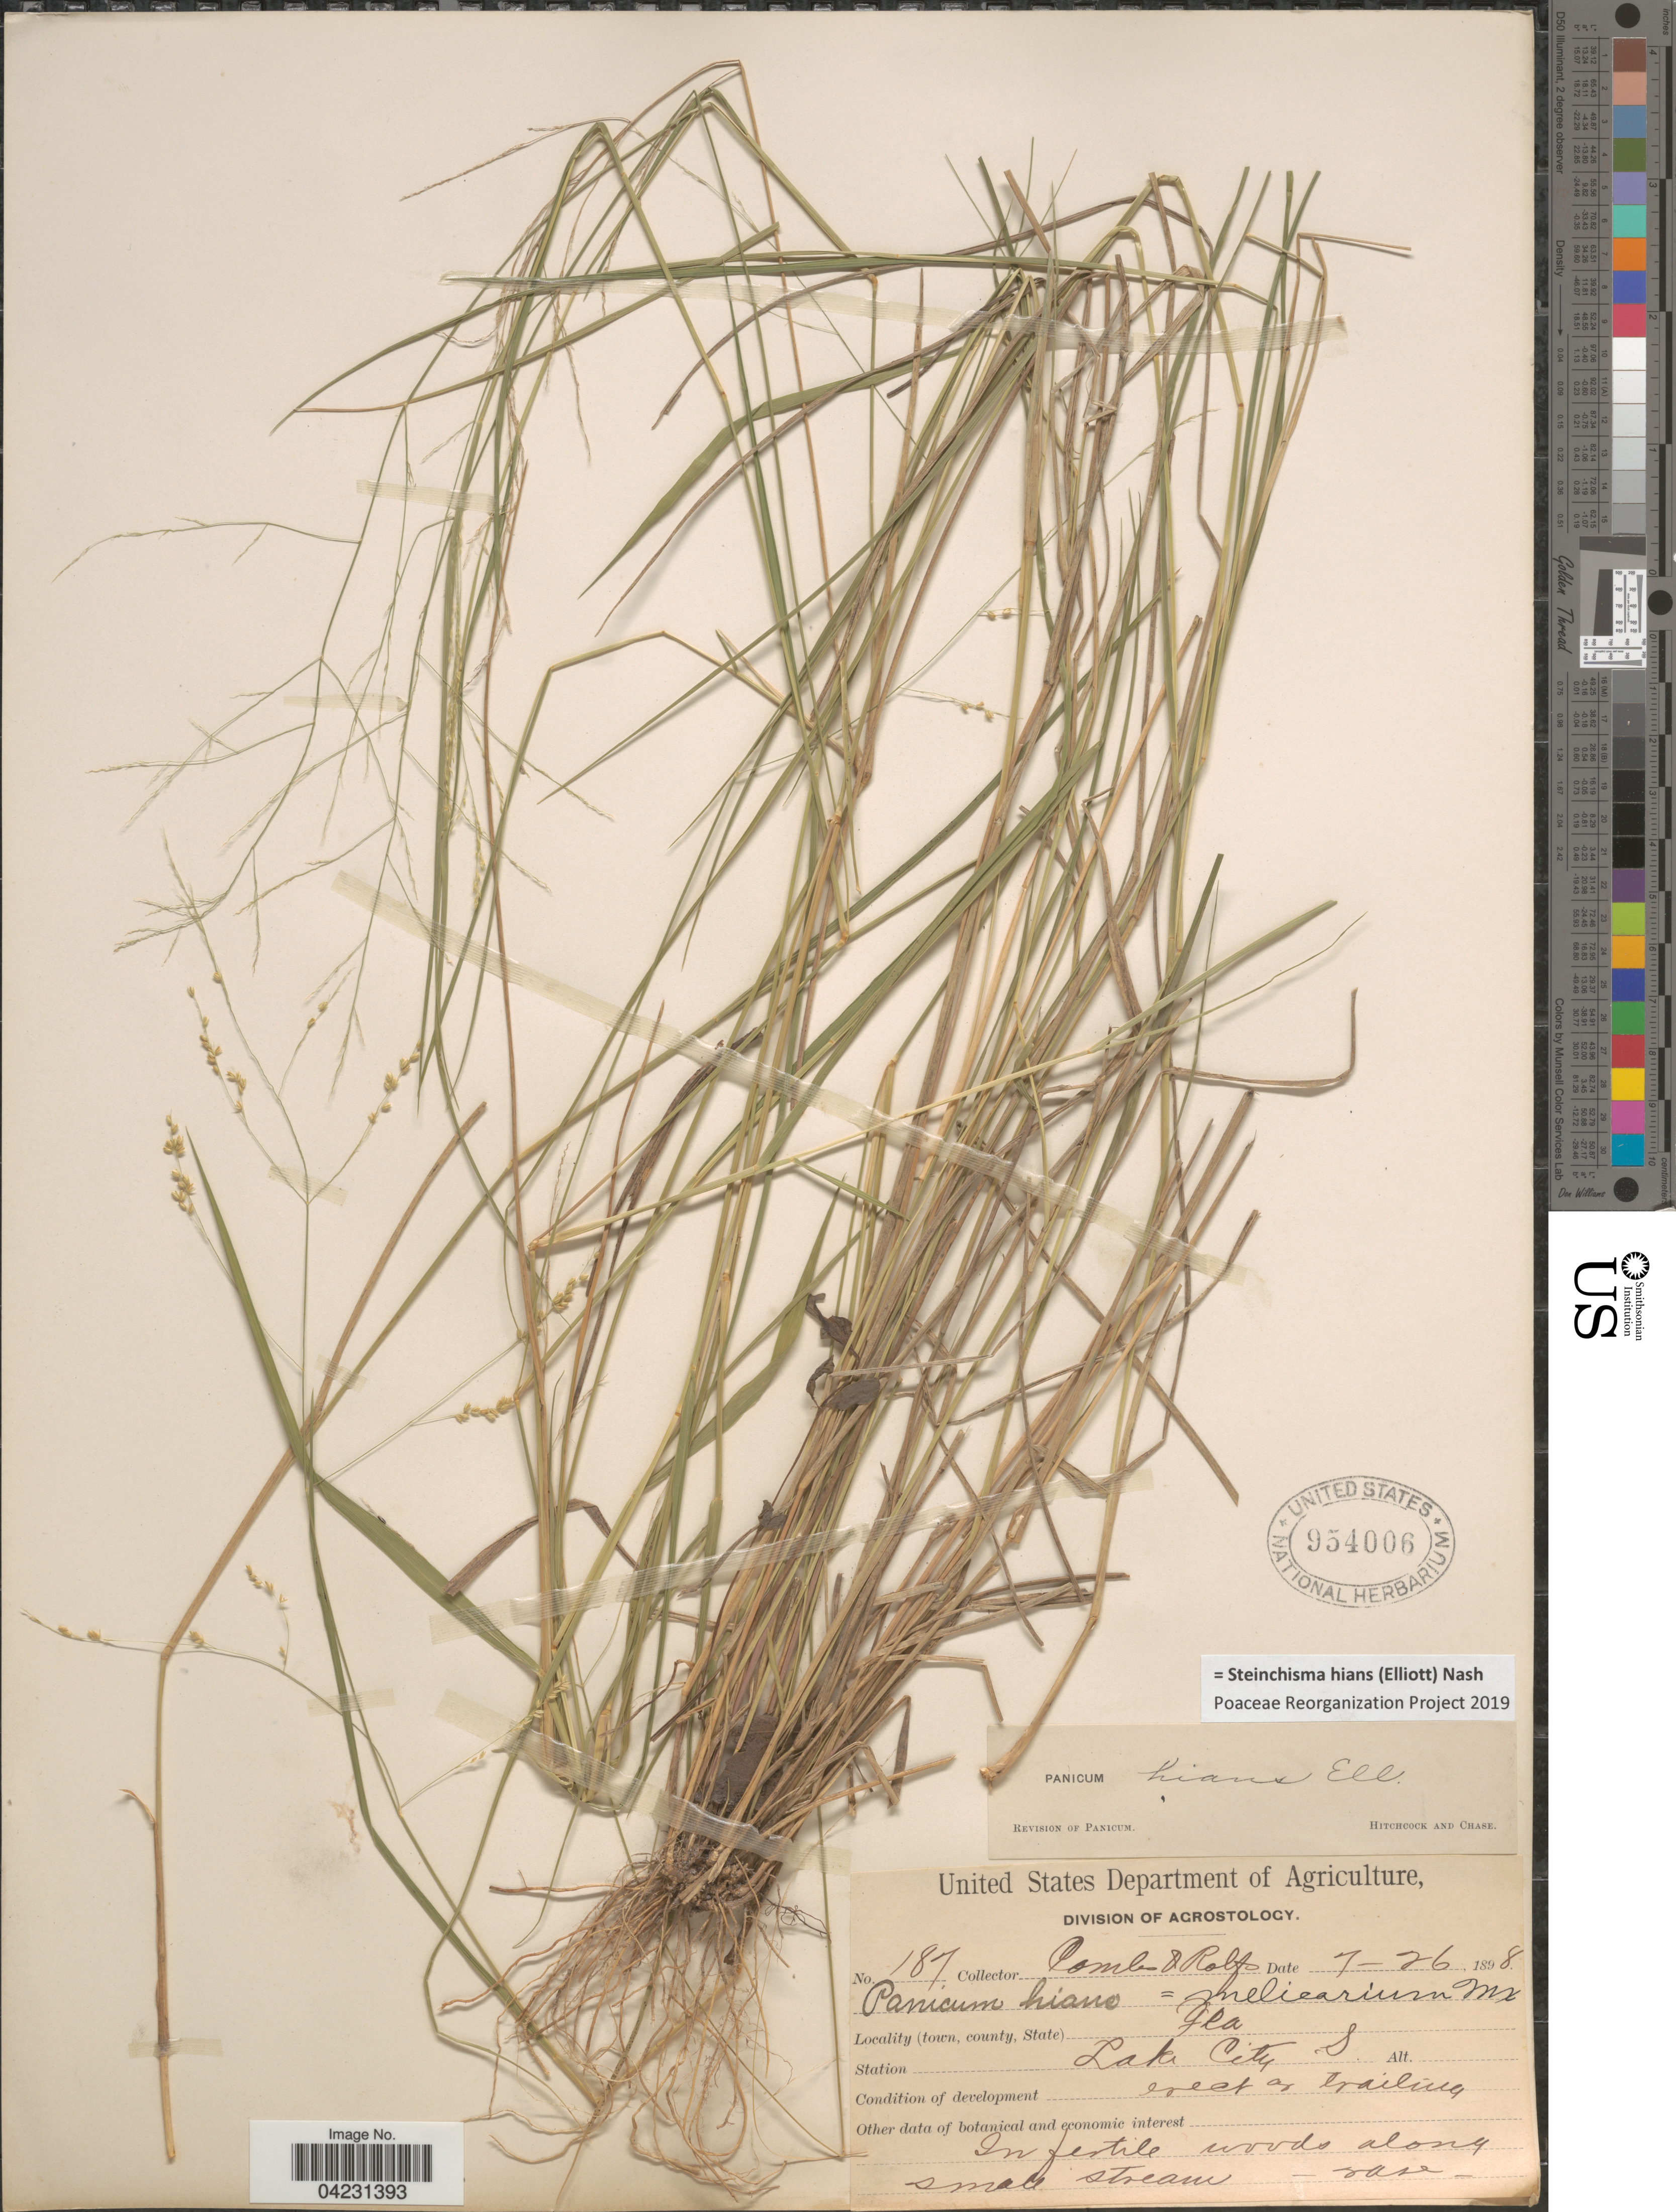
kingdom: Plantae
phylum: Tracheophyta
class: Liliopsida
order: Poales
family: Poaceae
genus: Steinchisma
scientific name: Steinchisma hians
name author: (Elliott) Nash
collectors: -. Combs & Rolfs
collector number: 187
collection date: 1898-07-26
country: United States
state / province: Florida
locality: Station Lake City S.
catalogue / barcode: US 954006